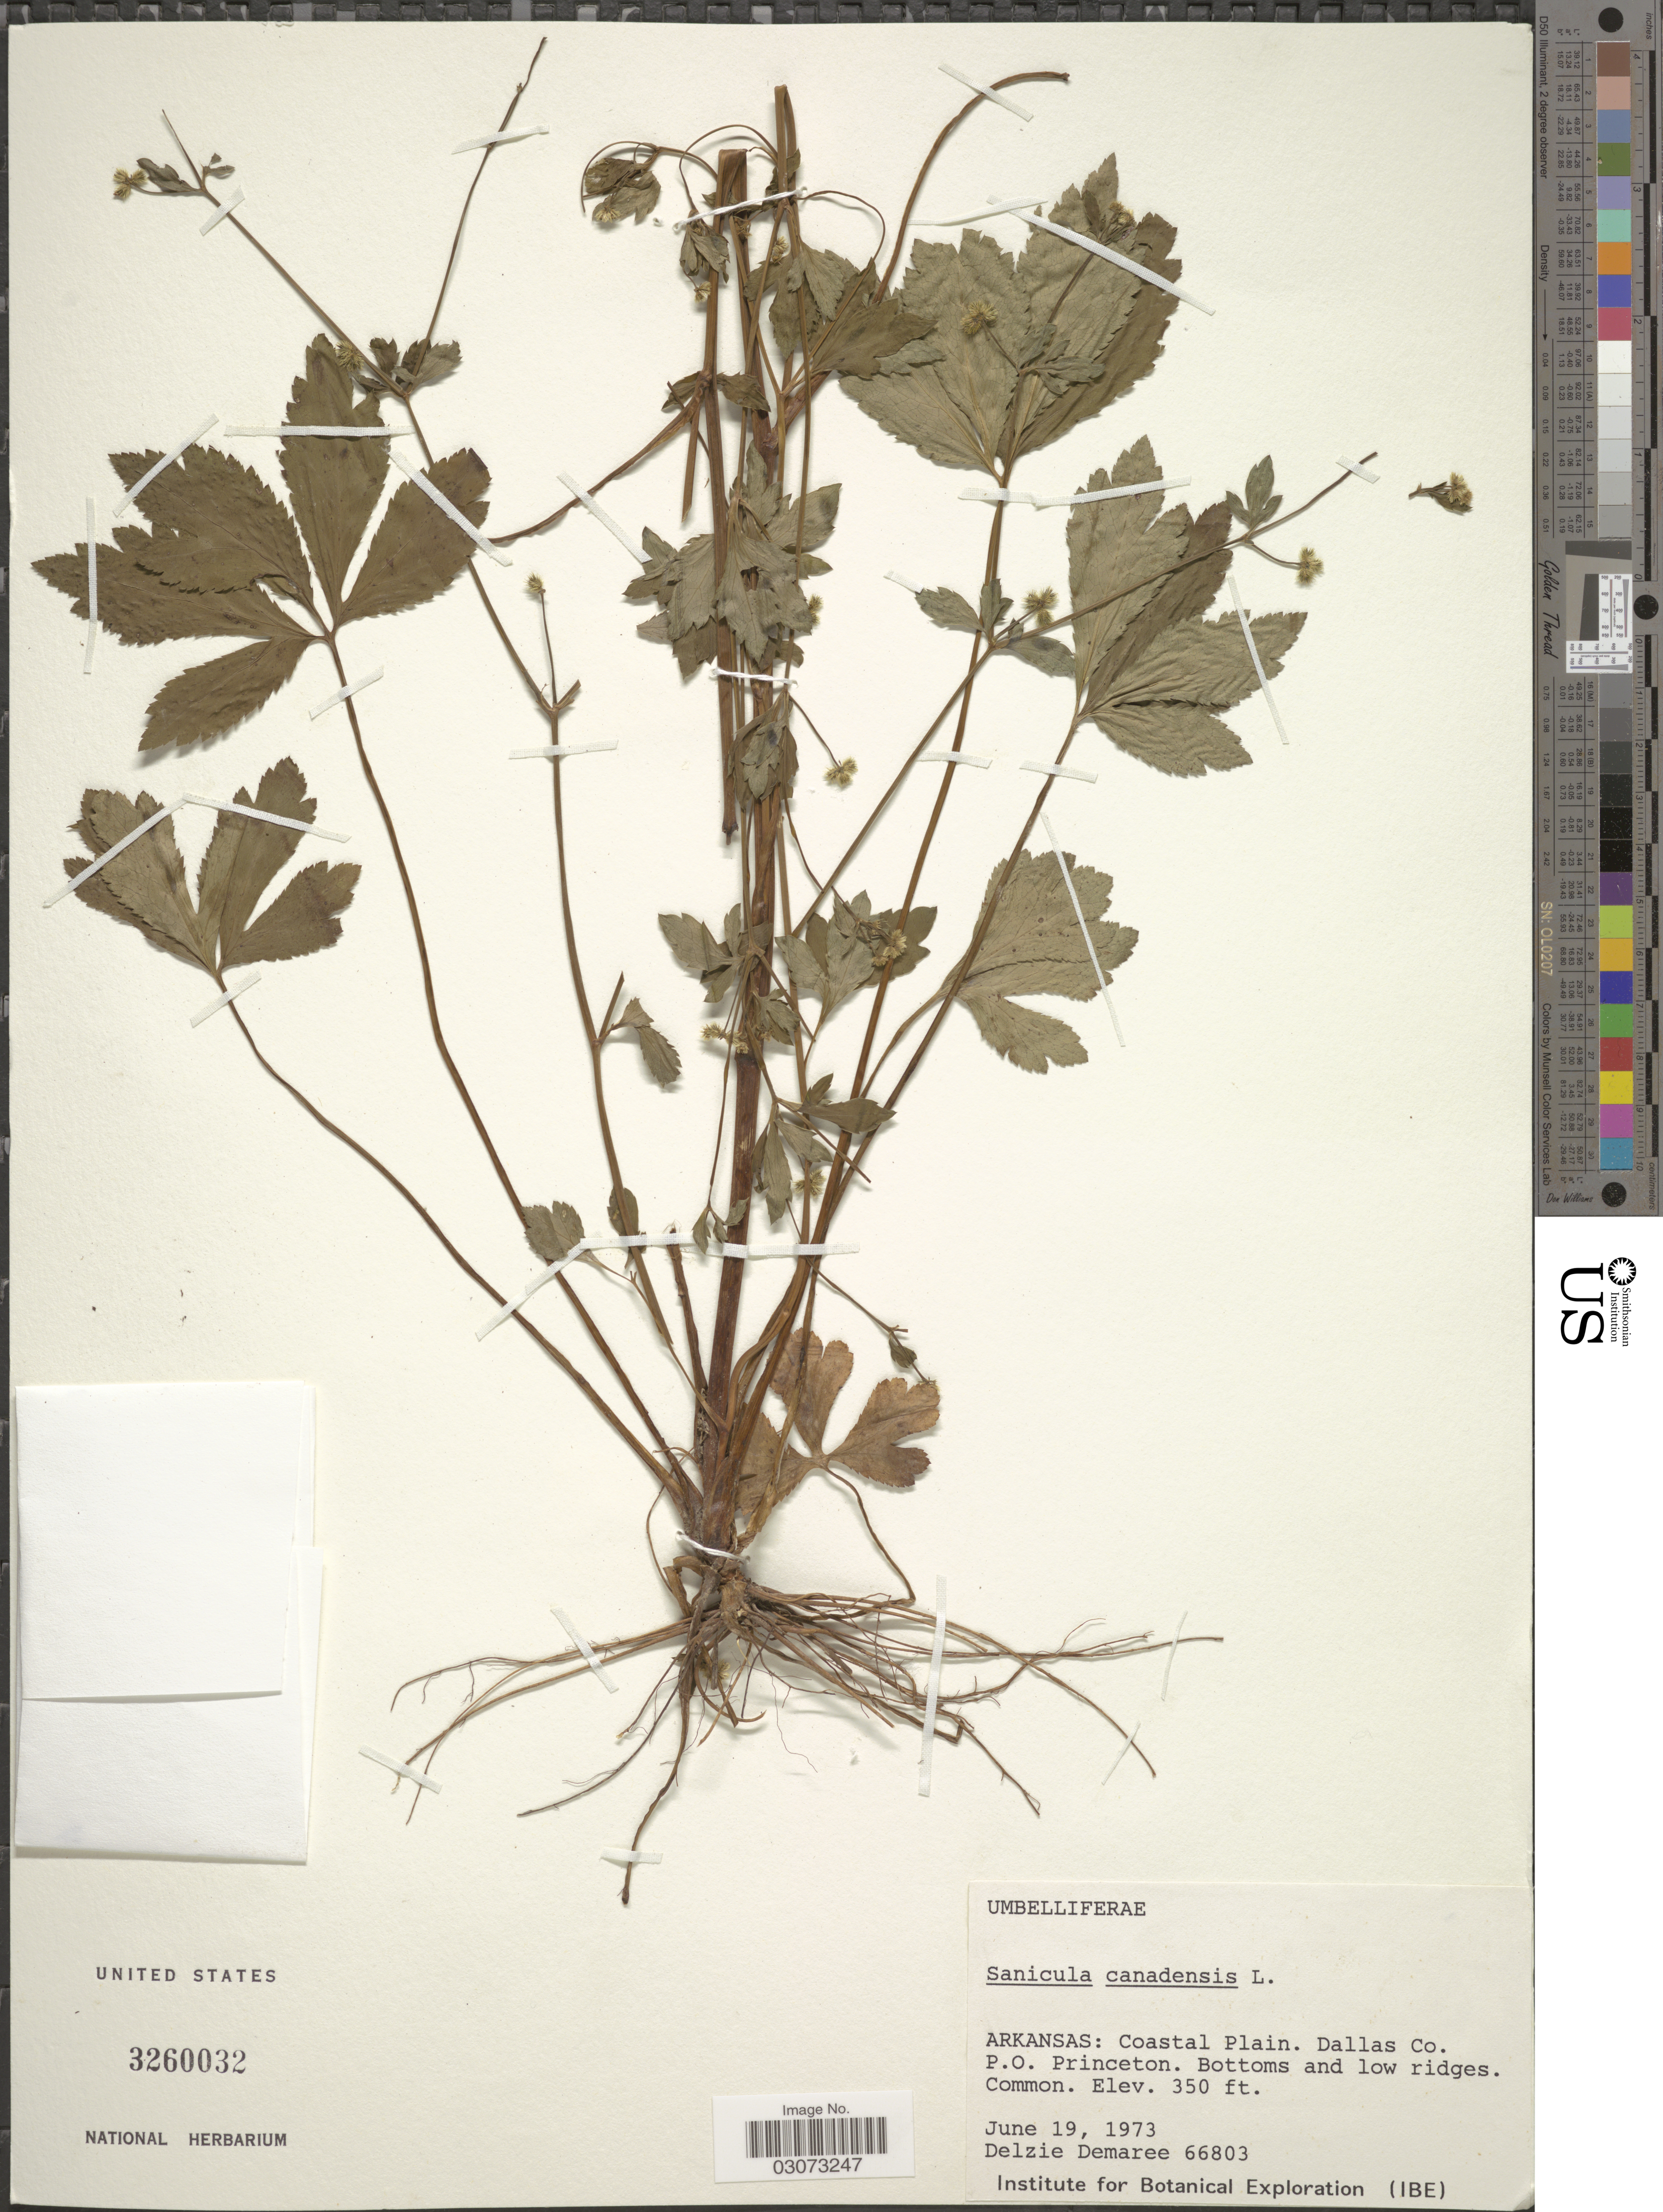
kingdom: Plantae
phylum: Tracheophyta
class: Magnoliopsida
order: Apiales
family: Apiaceae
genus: Sanicula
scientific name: Sanicula canadensis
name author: L.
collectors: D. Demaree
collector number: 66803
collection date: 1973-06-19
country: United States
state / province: Arkansas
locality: Arkansas: Coastal Plain. Dallas Co. P.O. princeton.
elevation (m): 107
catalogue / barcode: US 3260032